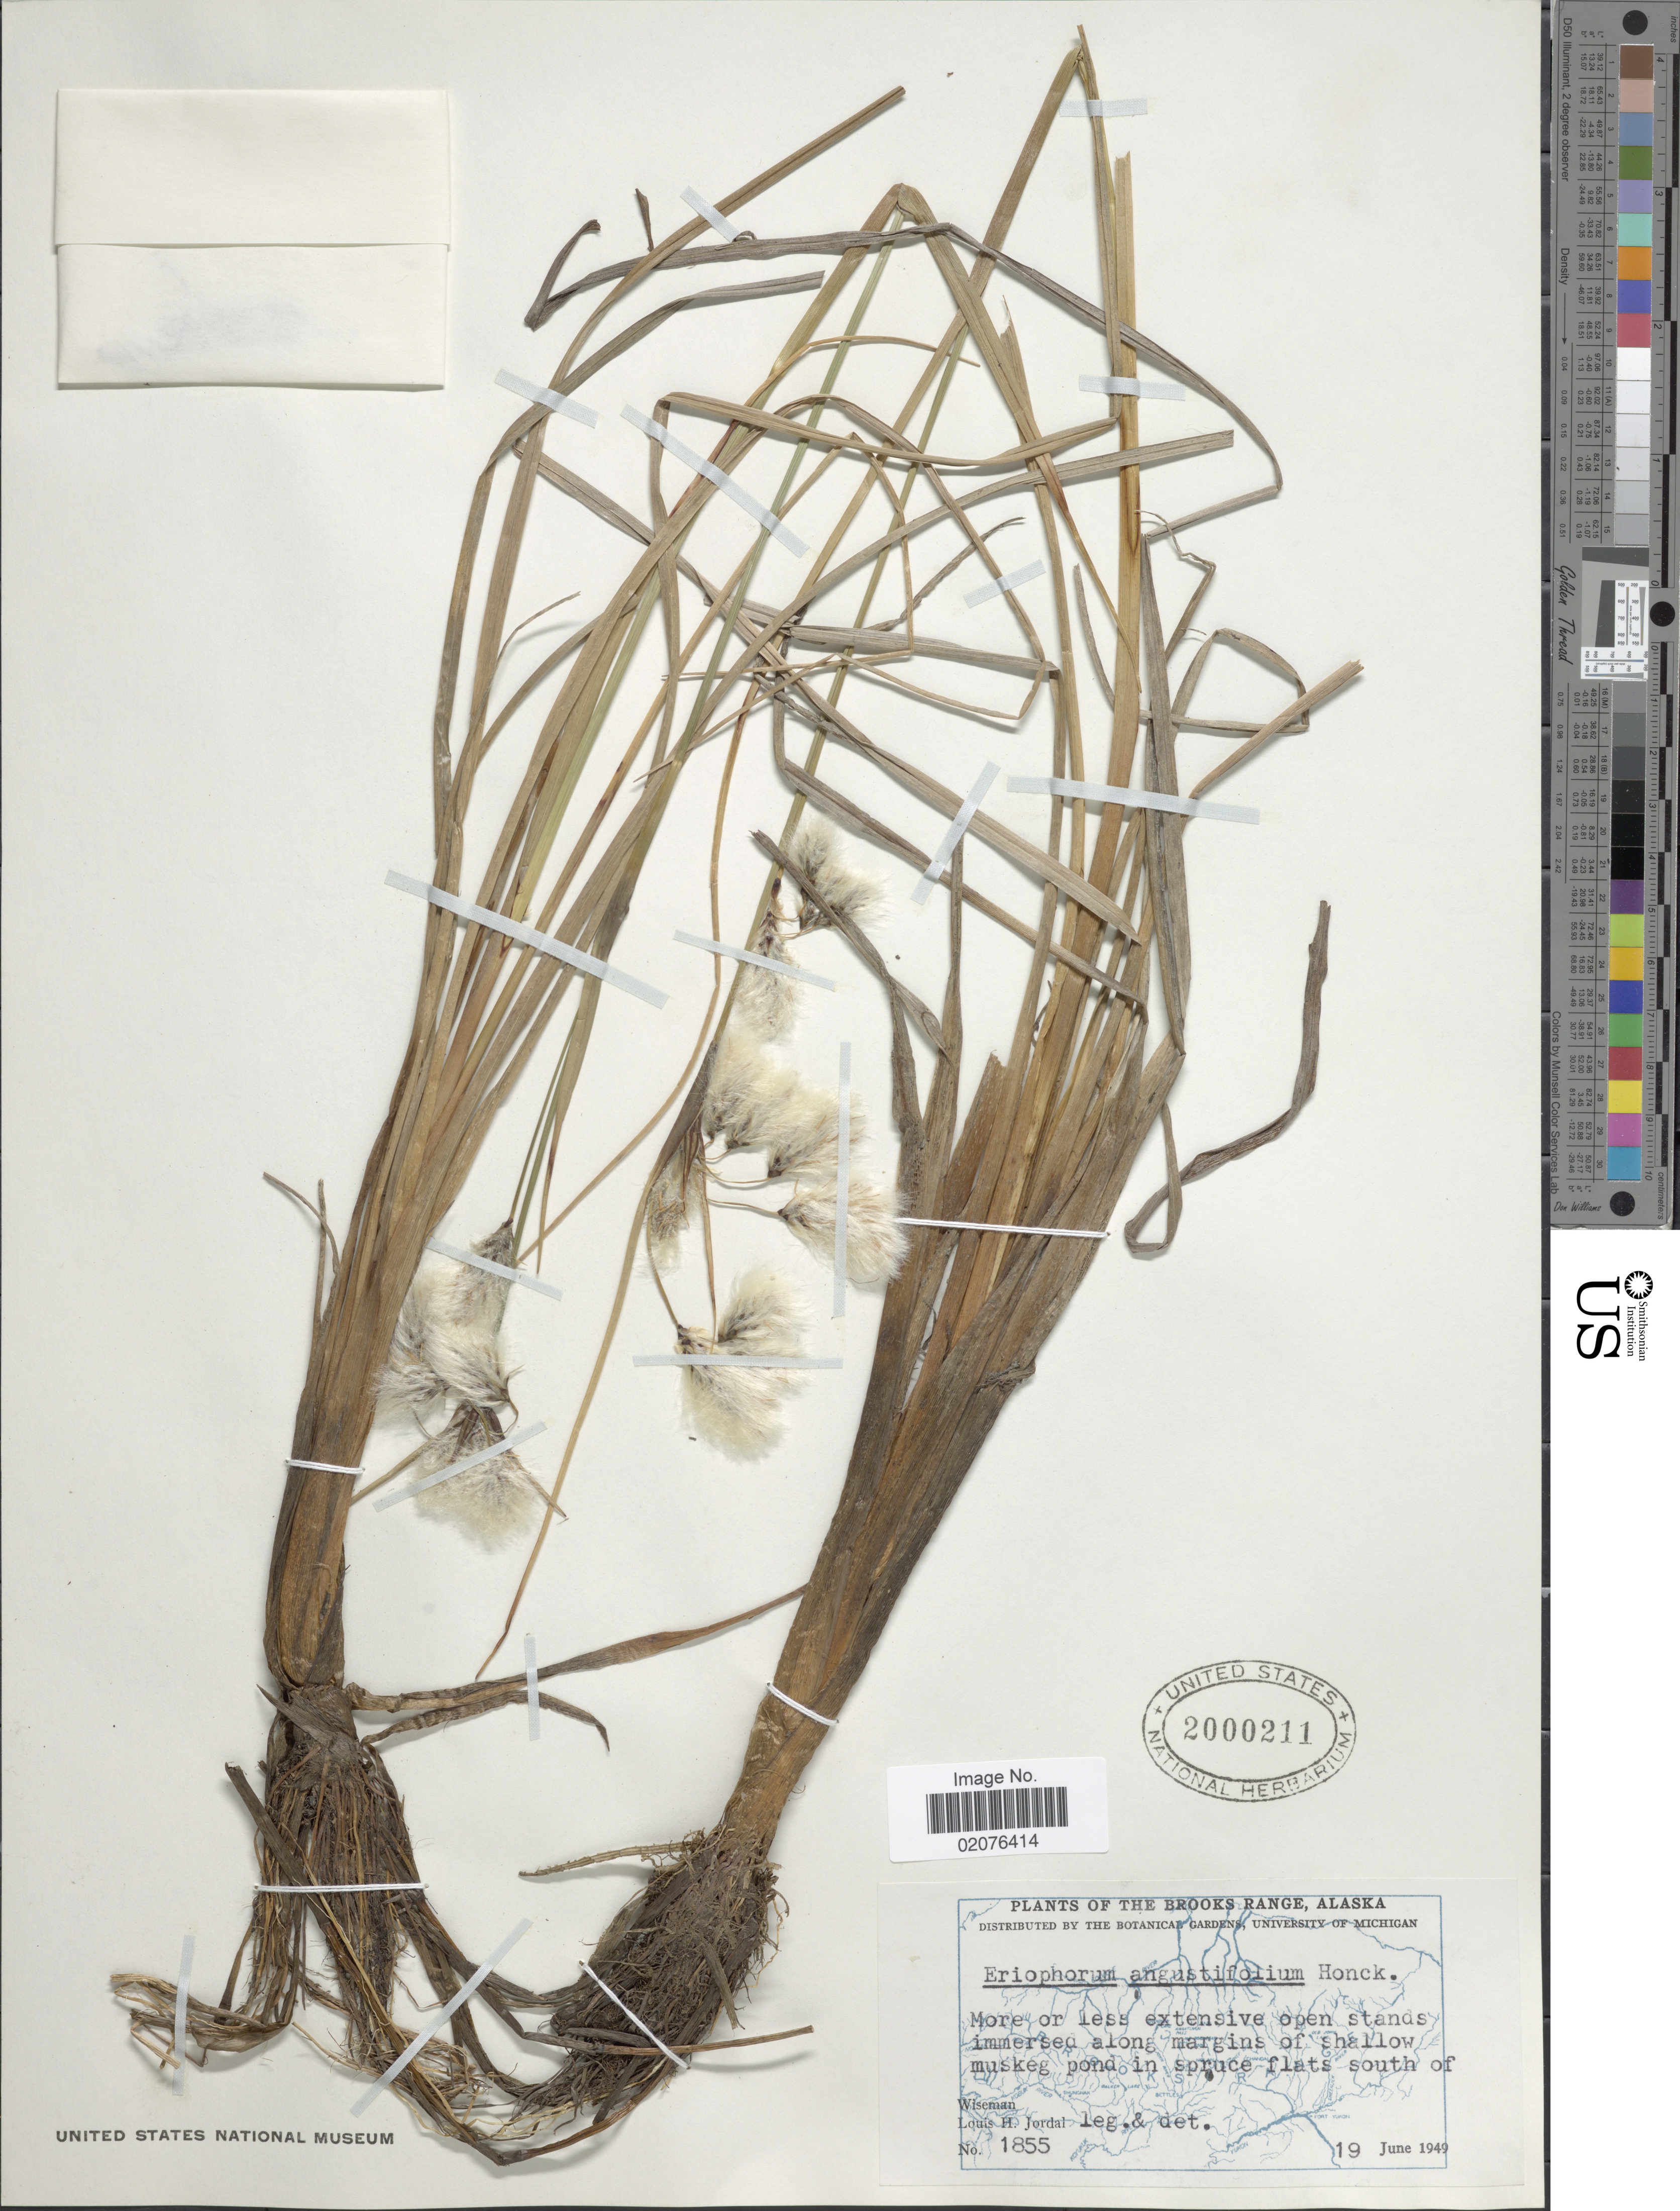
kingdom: Plantae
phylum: Tracheophyta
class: Liliopsida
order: Poales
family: Cyperaceae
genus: Eriophorum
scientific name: Eriophorum angustifolium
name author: Honck.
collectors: L. Jordal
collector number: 1855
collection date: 1949-06-19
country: United States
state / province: Alaska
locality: Brooks Range, In spruce flats south of Wiseman [unsure placement]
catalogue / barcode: US 2000211